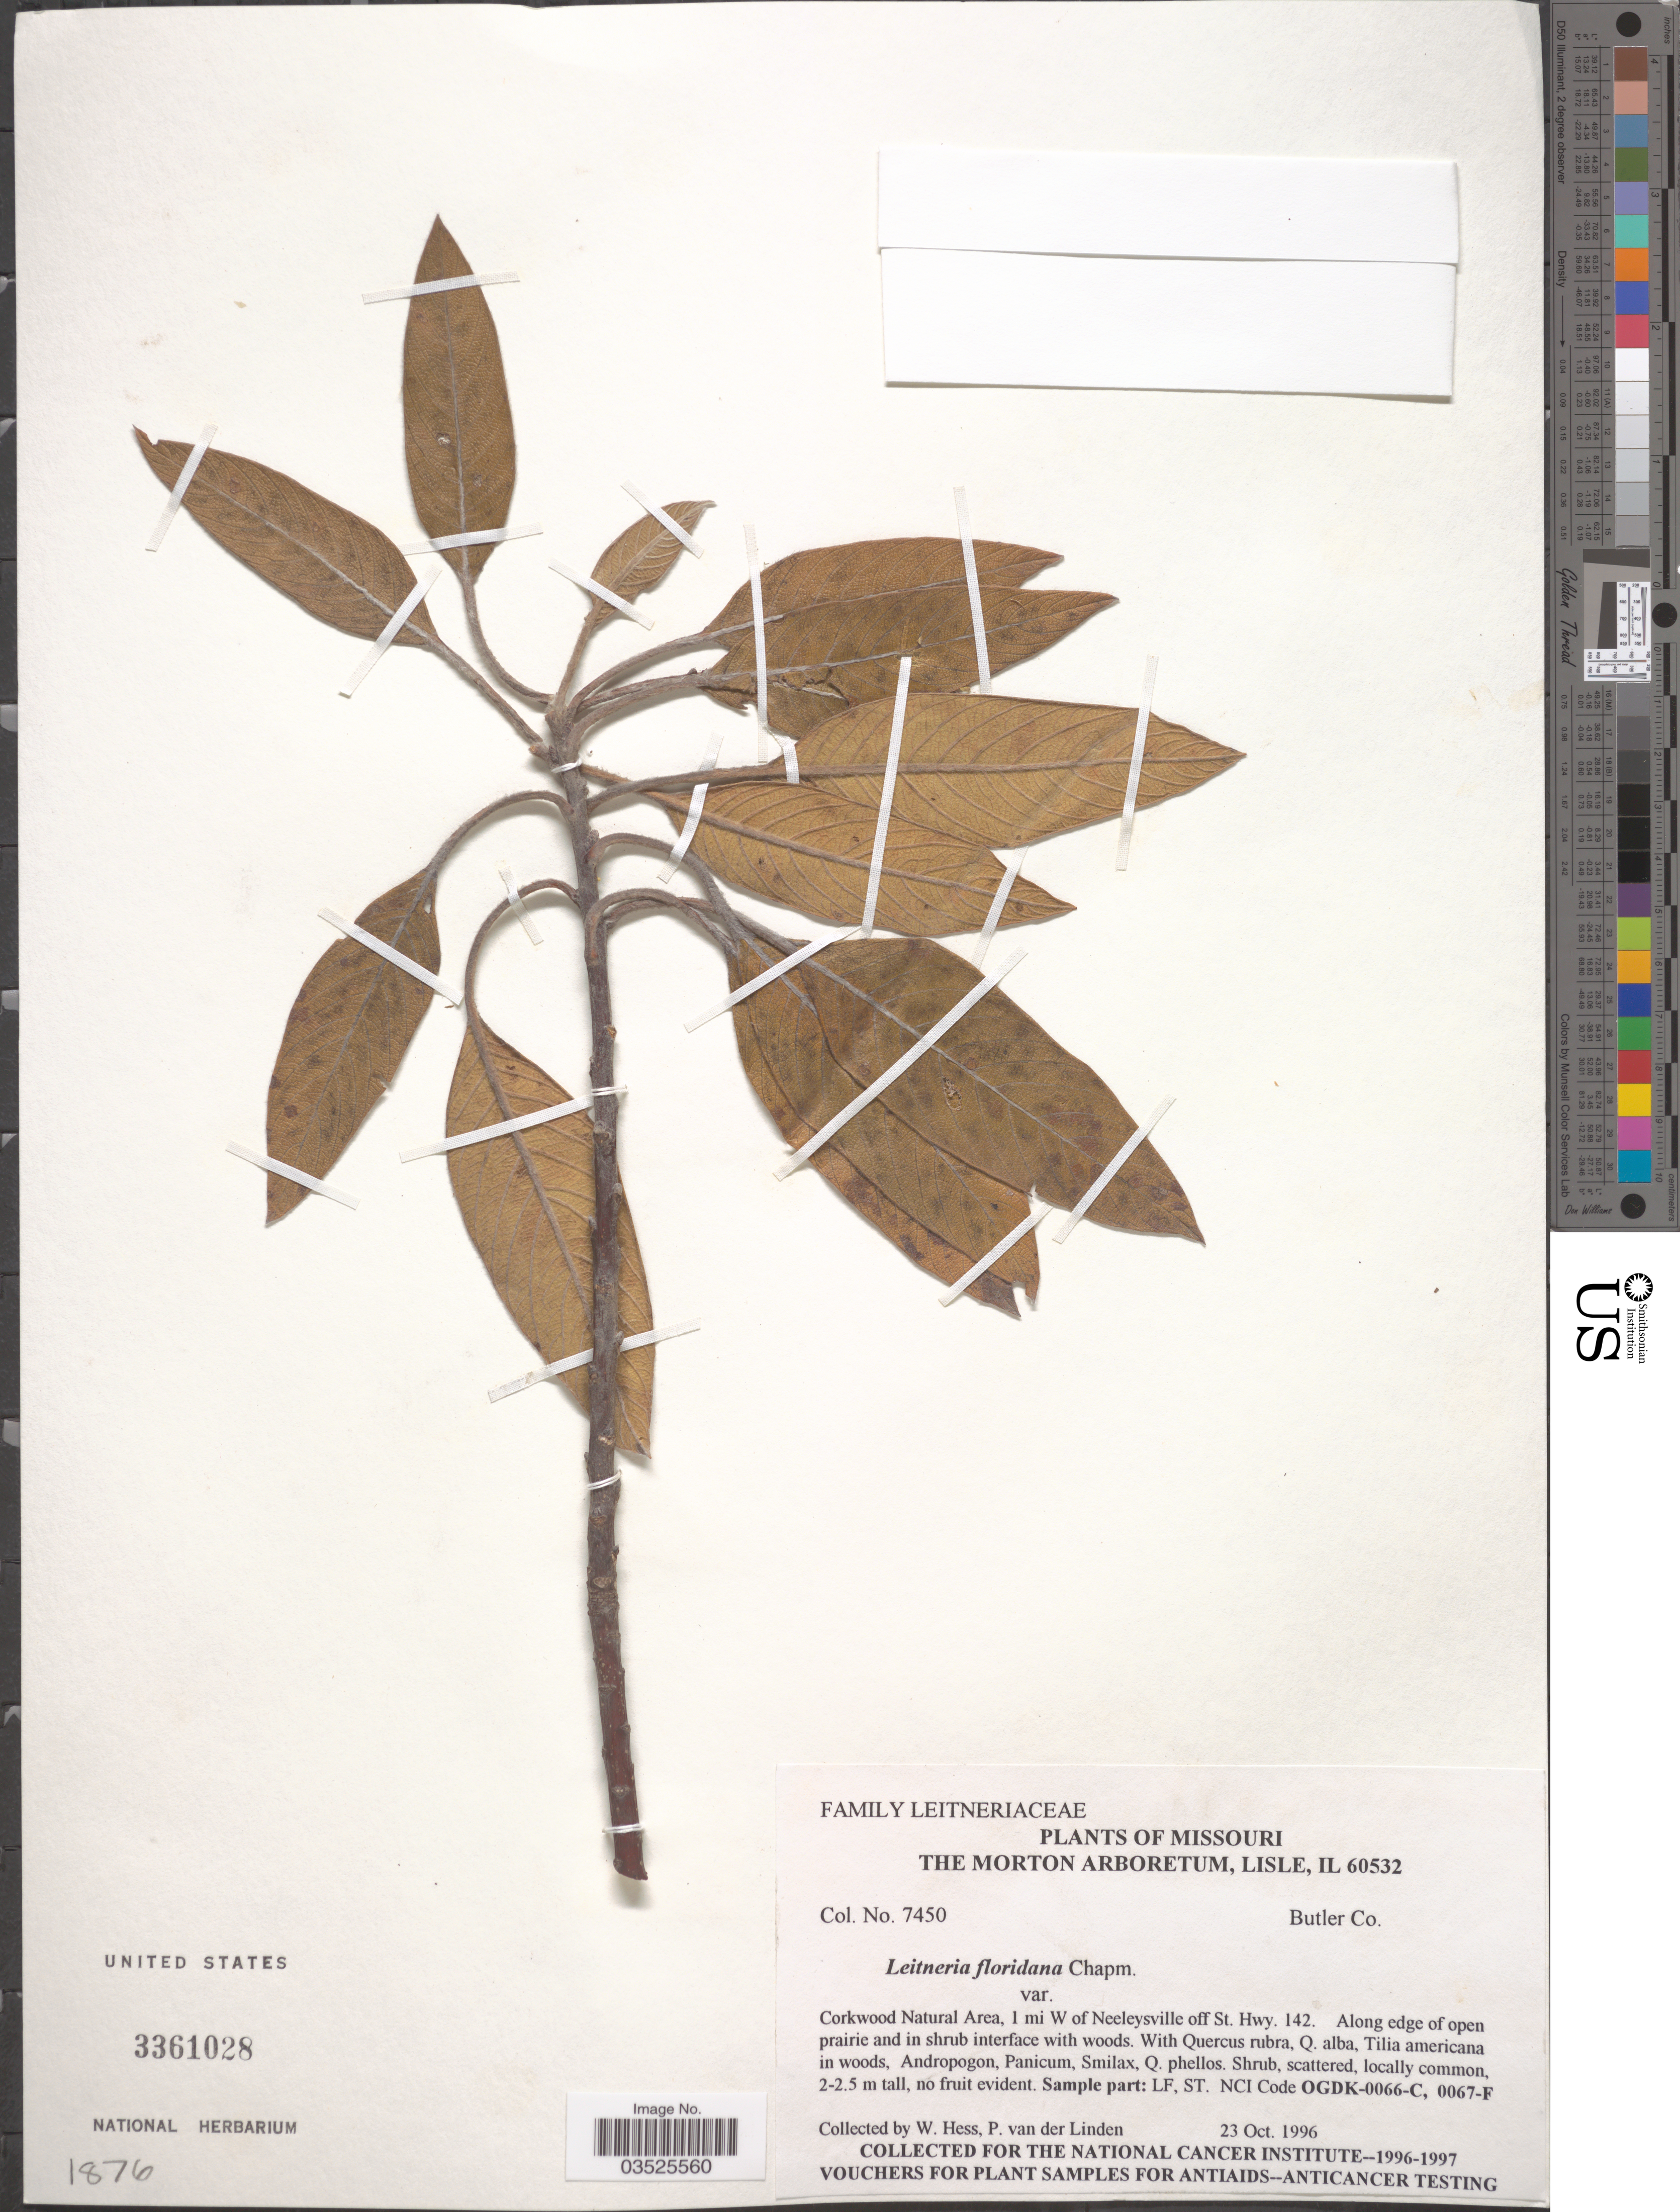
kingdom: Plantae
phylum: Tracheophyta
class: Magnoliopsida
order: Sapindales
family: Simaroubaceae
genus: Leitneria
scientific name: Leitneria floridana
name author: Chapm.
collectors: W. Hess & P. van der Linden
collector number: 7450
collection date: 1996-10-23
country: United States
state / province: Missouri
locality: Butler Co. Corkwood Natural Area, 1 mi W of Neeleysville off St. Hwy. 142.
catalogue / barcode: US 3361028